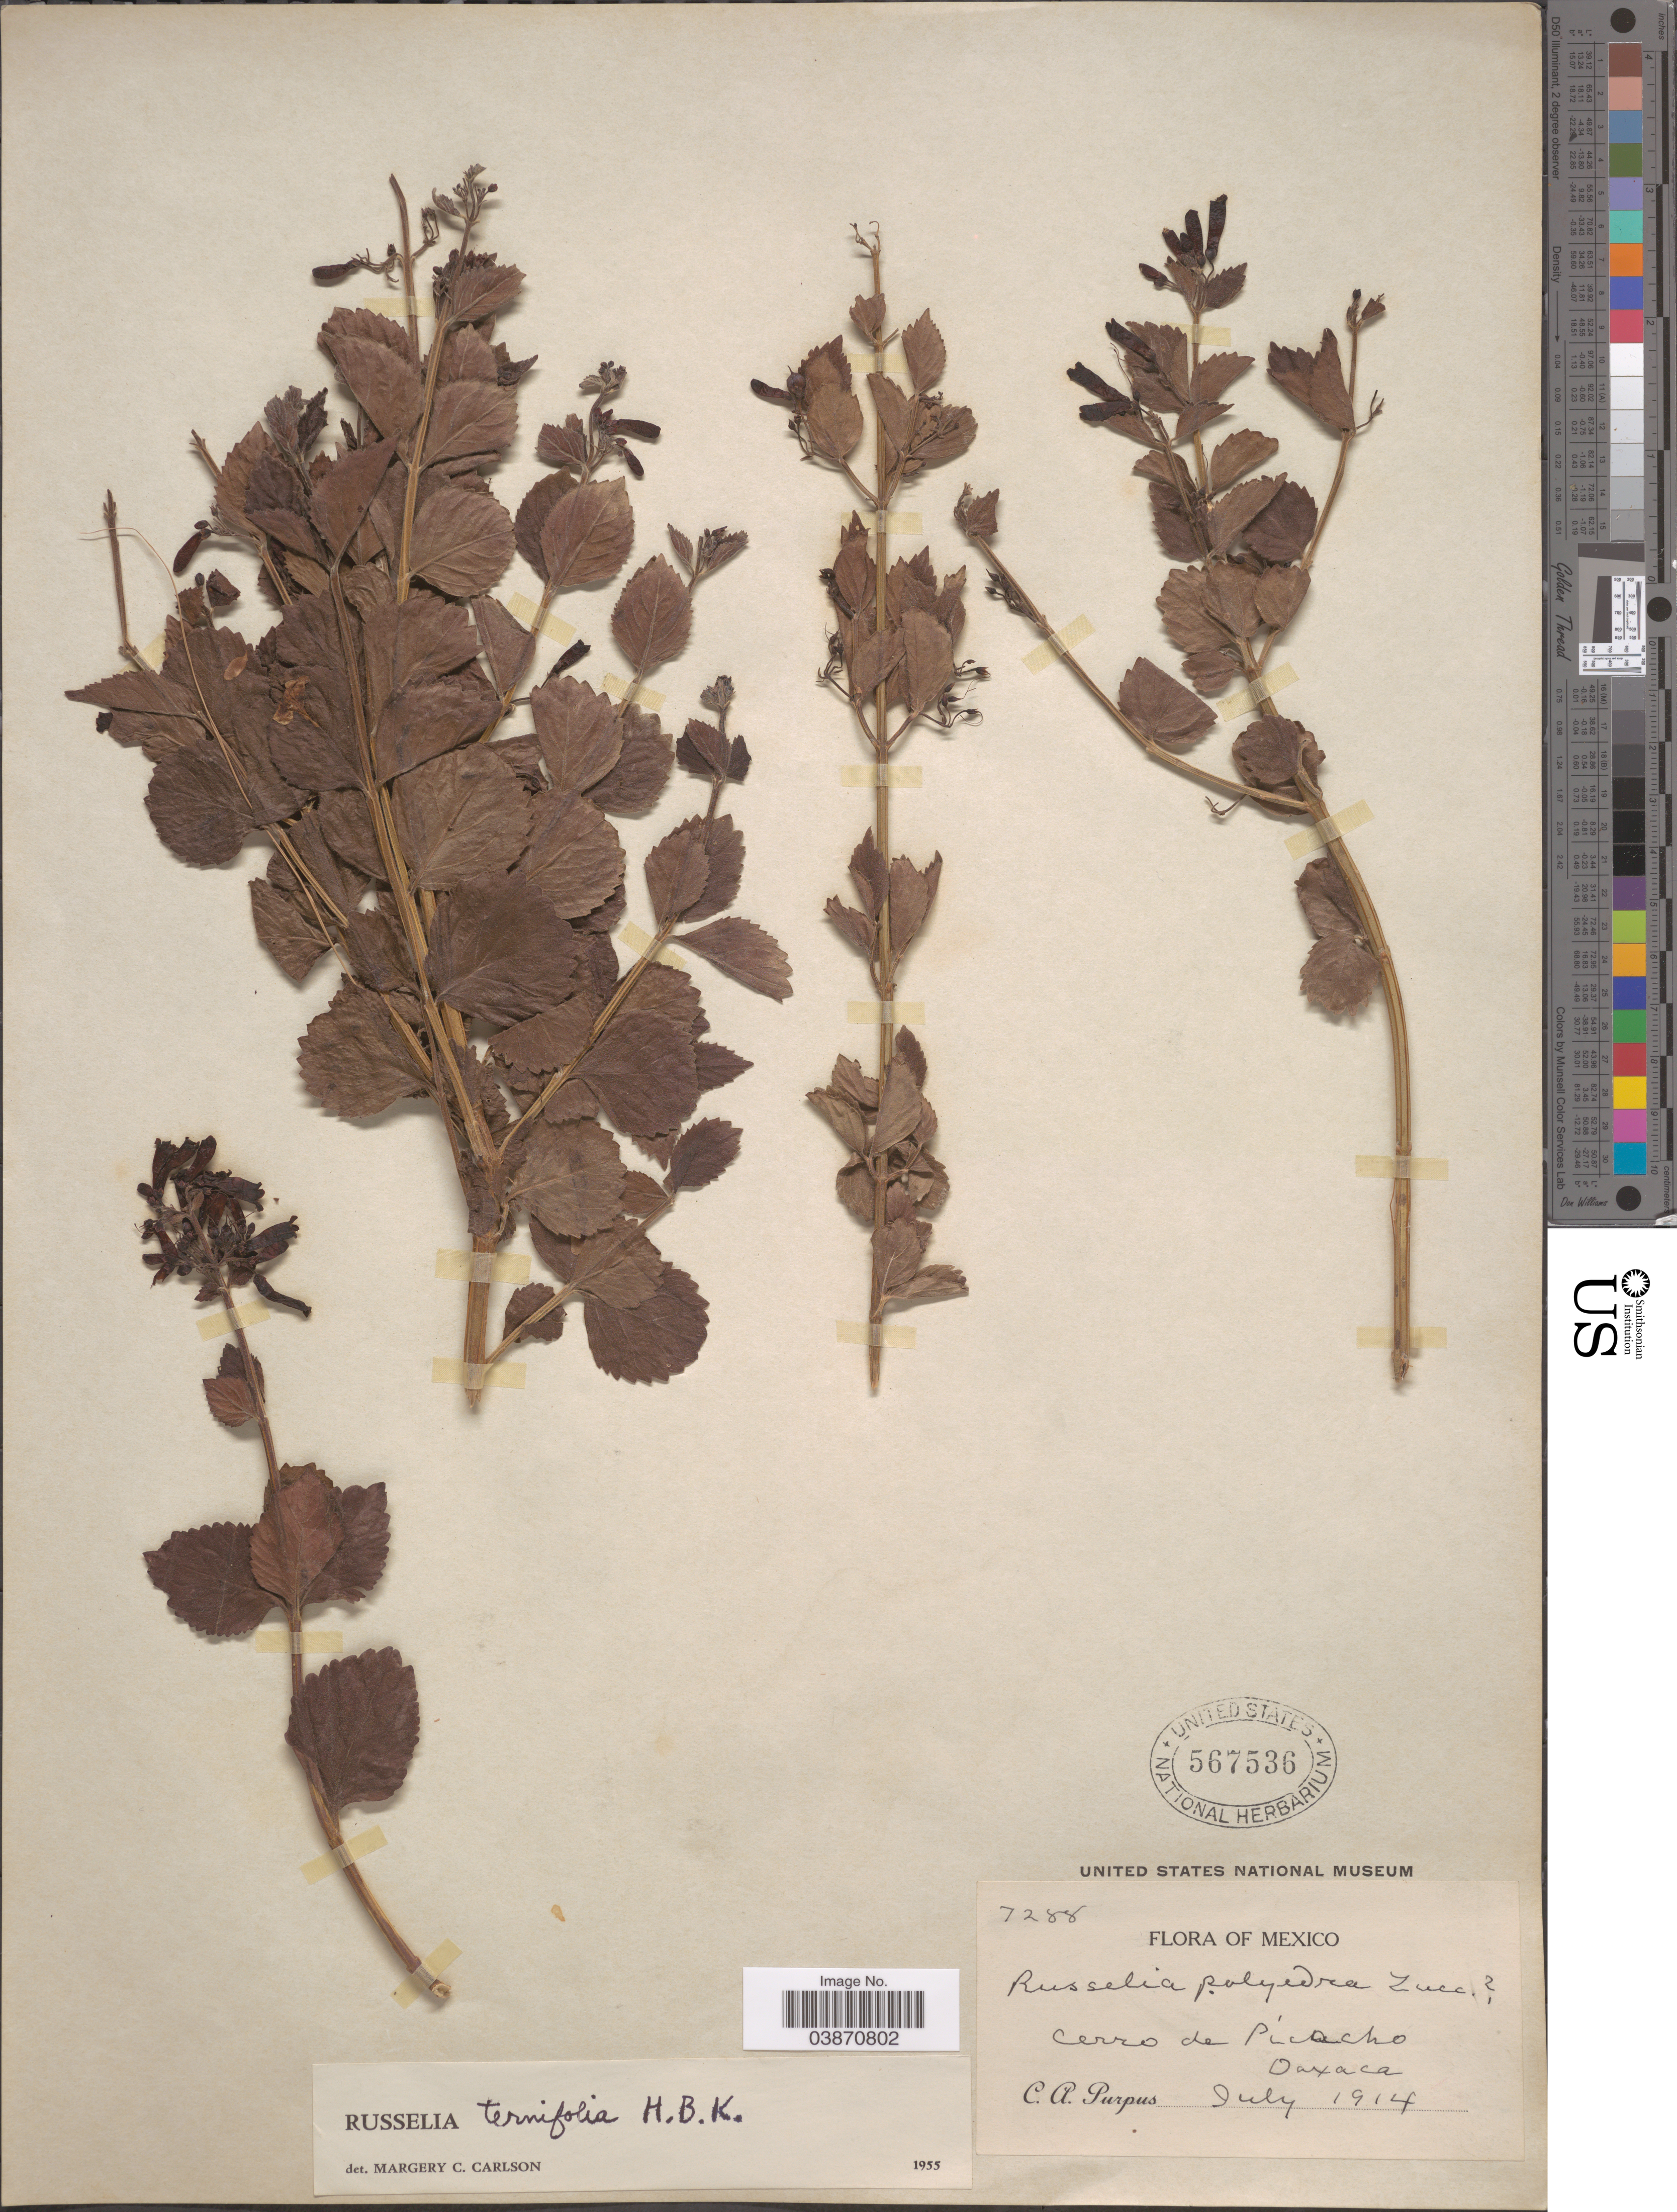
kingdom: Plantae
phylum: Tracheophyta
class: Magnoliopsida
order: Lamiales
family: Plantaginaceae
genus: Russelia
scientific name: Russelia ternifolia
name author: Kunth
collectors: C. A. Purpus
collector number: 7288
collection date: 1914-07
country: Mexico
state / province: Oaxaca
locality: Cerro de Picacho.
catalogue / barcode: US 567536